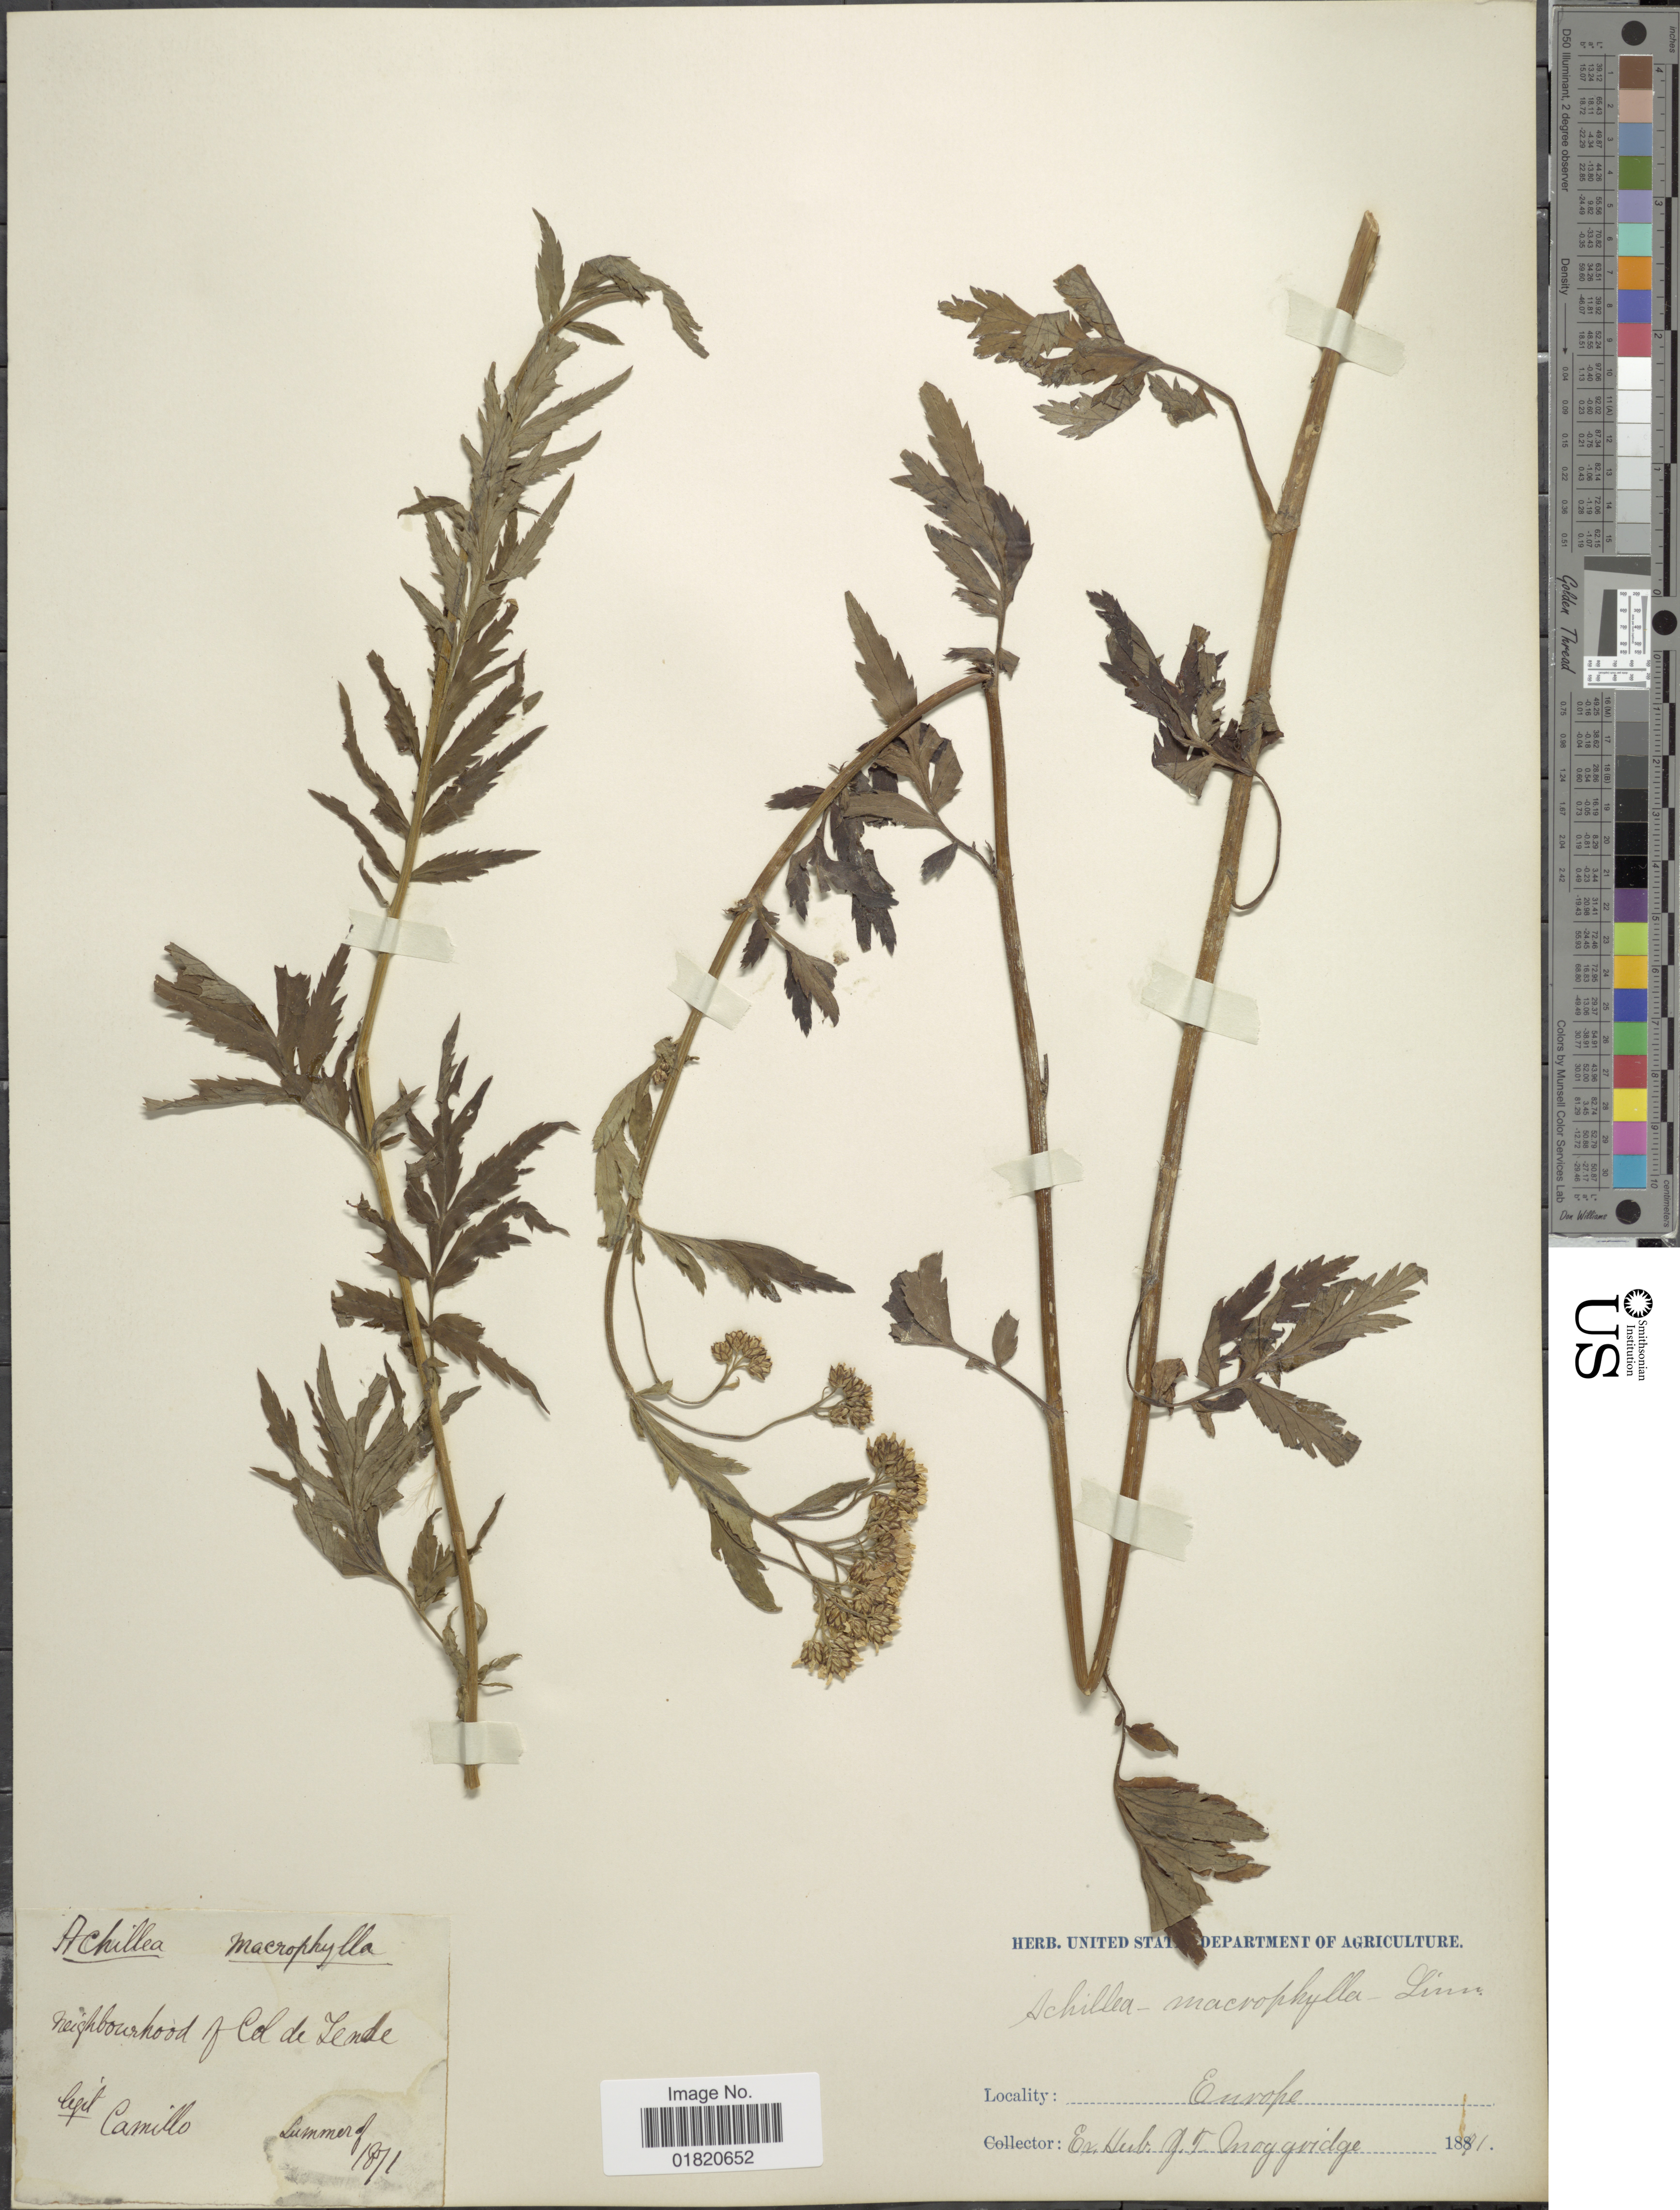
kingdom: Plantae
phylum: Tracheophyta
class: Magnoliopsida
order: Asterales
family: Asteraceae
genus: Achillea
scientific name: Achillea macrophylla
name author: L.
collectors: Camillo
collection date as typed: summer of 1871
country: Italy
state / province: Piedmont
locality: Neighborhood of Col de Tende